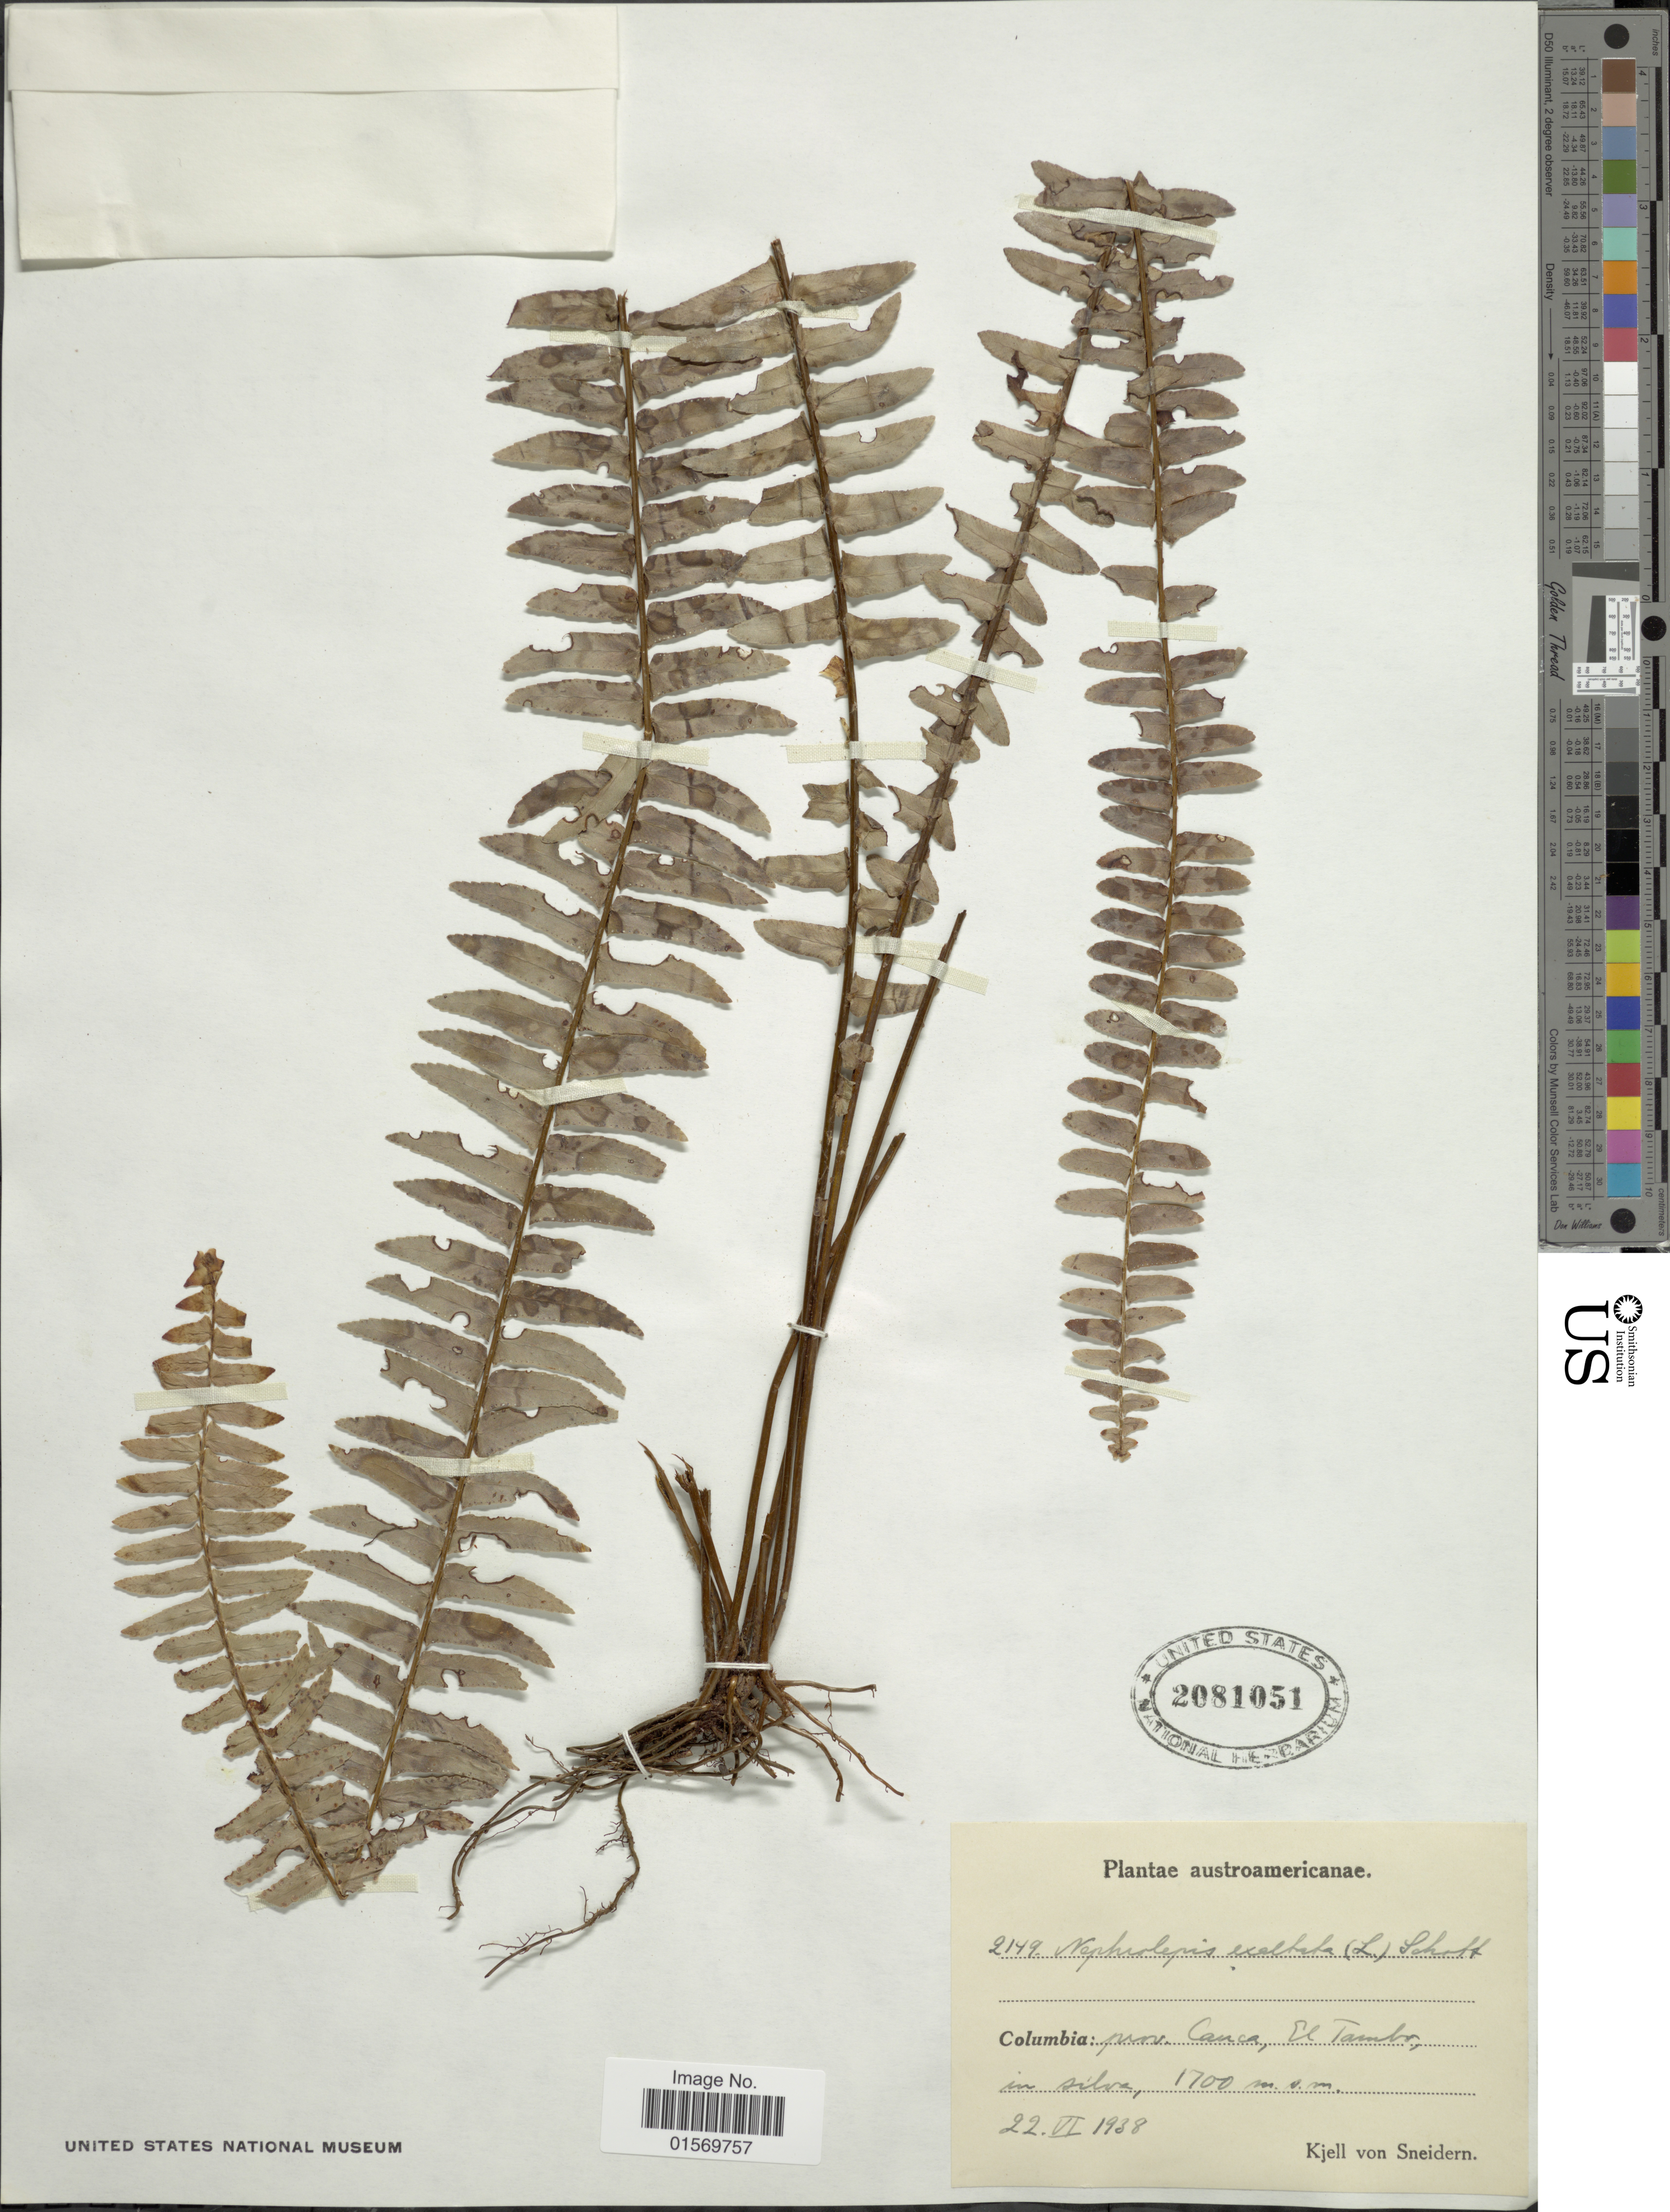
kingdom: Plantae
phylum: Tracheophyta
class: Polypodiopsida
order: Polypodiales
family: Nephrolepidaceae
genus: Nephrolepis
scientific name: Nephrolepis cordifolia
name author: (L.) C. Presl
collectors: K. von Sneidern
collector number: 2149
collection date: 1938-06-22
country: Colombia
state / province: Cauca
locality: El Tambo, in silva.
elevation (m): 1700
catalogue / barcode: US 2081051